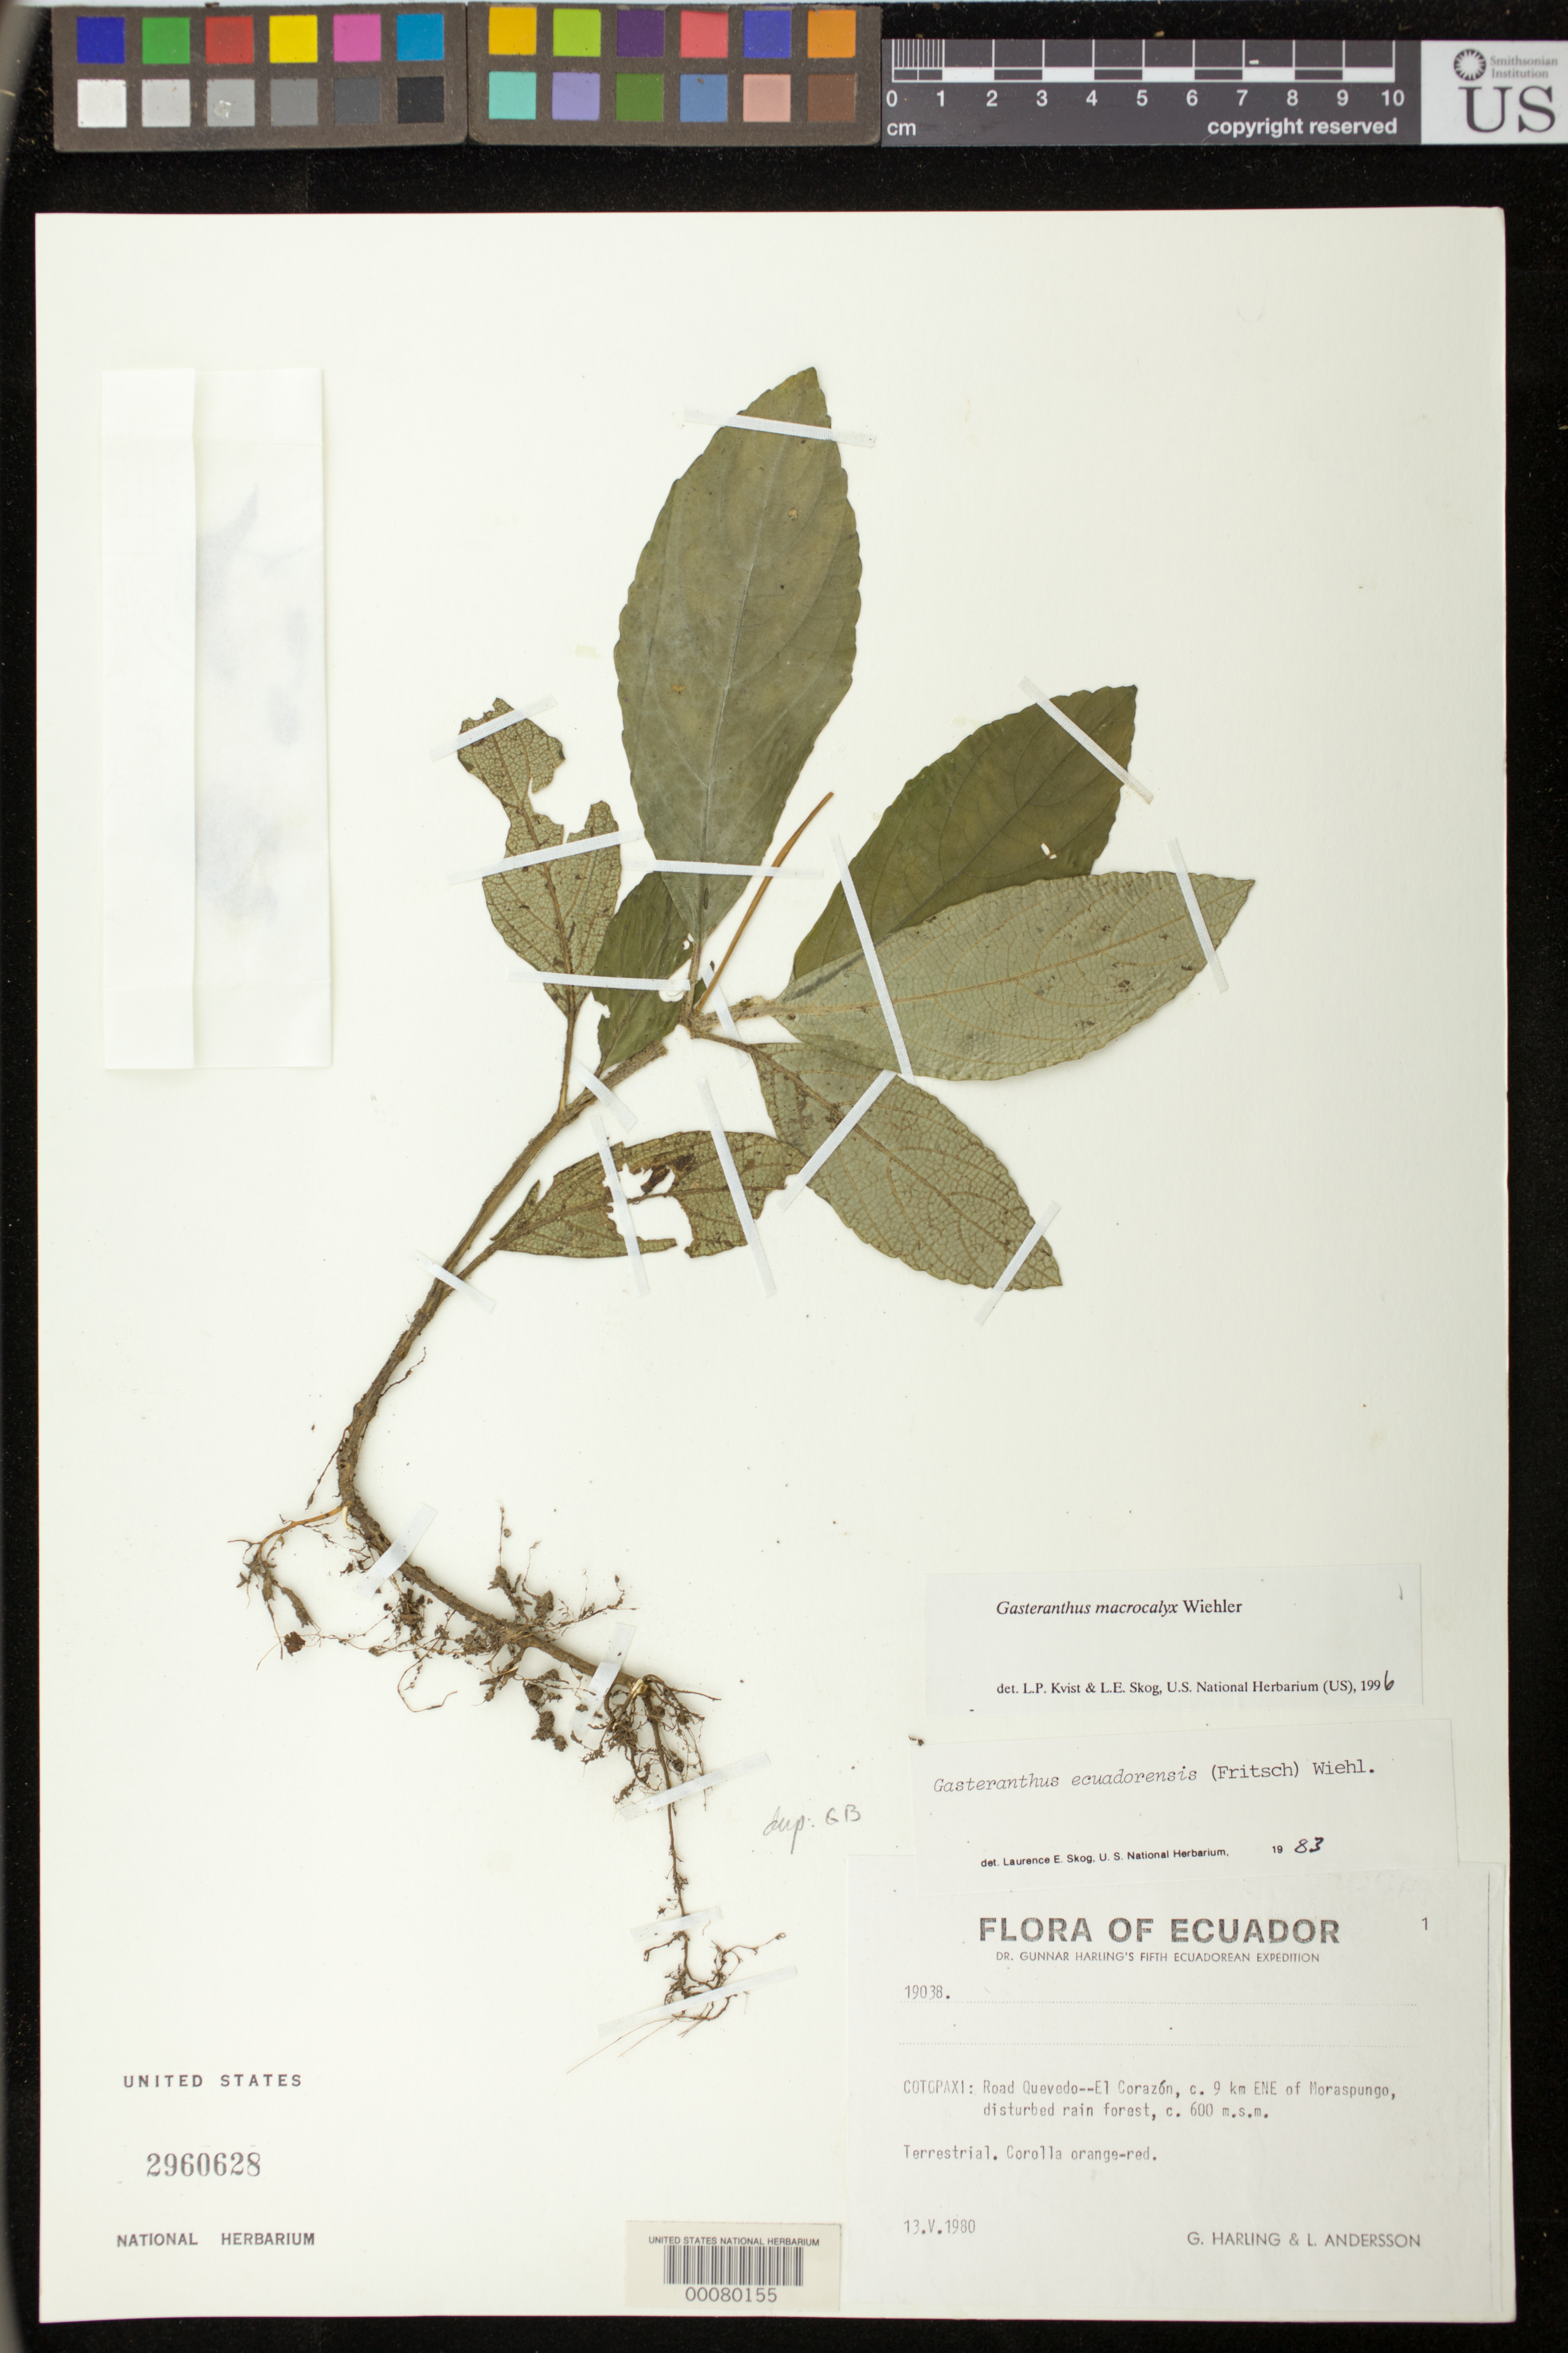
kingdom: Plantae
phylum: Tracheophyta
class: Magnoliopsida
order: Lamiales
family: Gesneriaceae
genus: Gasteranthus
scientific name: Gasteranthus perennis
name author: (C.V. Morton) Wiehler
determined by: Kvist, L. P.; Skog, Laurence E.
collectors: G. Harling & L. Andersson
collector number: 19038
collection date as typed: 13 May 1980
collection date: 1980-05-13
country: Ecuador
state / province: Cotopaxi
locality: Road Quevedo - El Corazón, c. 9 km ENE of Moraspungo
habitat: Disturbed rain forest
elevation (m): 600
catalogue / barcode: US 2960628